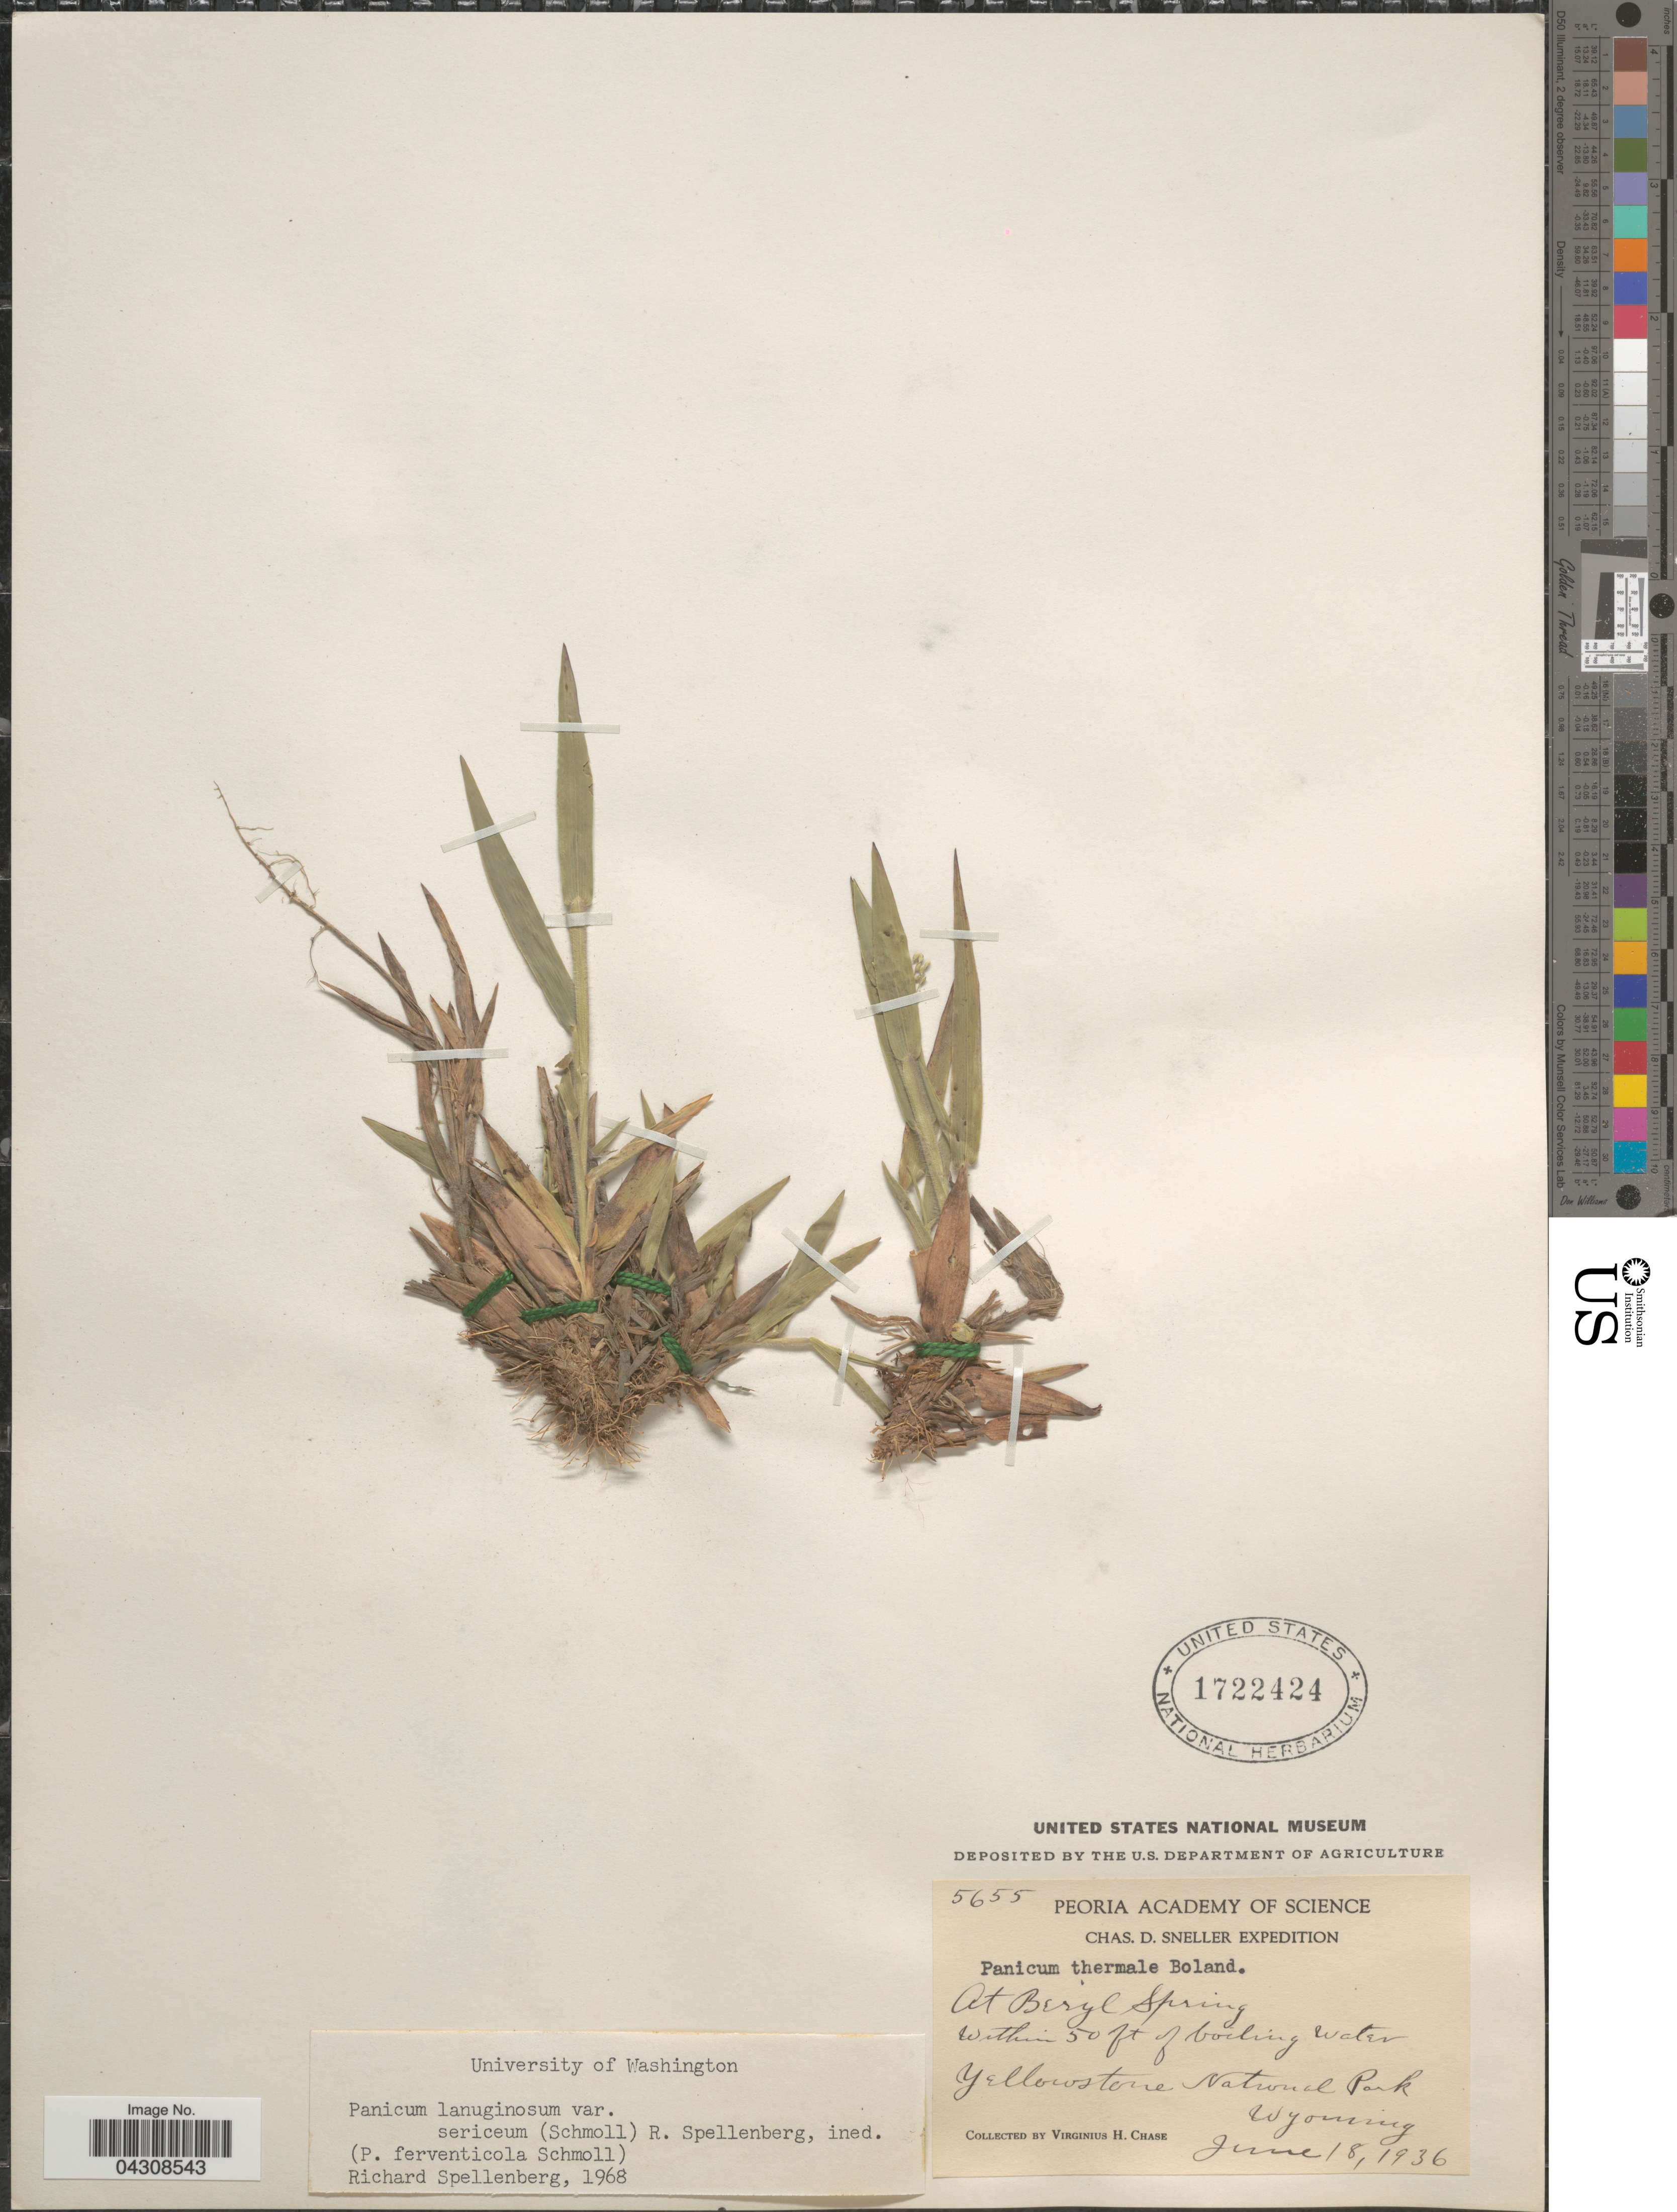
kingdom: Plantae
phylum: Tracheophyta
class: Liliopsida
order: Poales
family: Poaceae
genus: Dichanthelium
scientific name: Dichanthelium acuminatum var. acuminatum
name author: (Sw.) Gould & C.A. Clark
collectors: V. H. Chase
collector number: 5655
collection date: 1936-06-18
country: United States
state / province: Wyoming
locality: Chas. D. Sneller Expedition. At Beryl Spring within 50 ft of boiling water. Yellowstone National Park.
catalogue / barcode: US 1722424